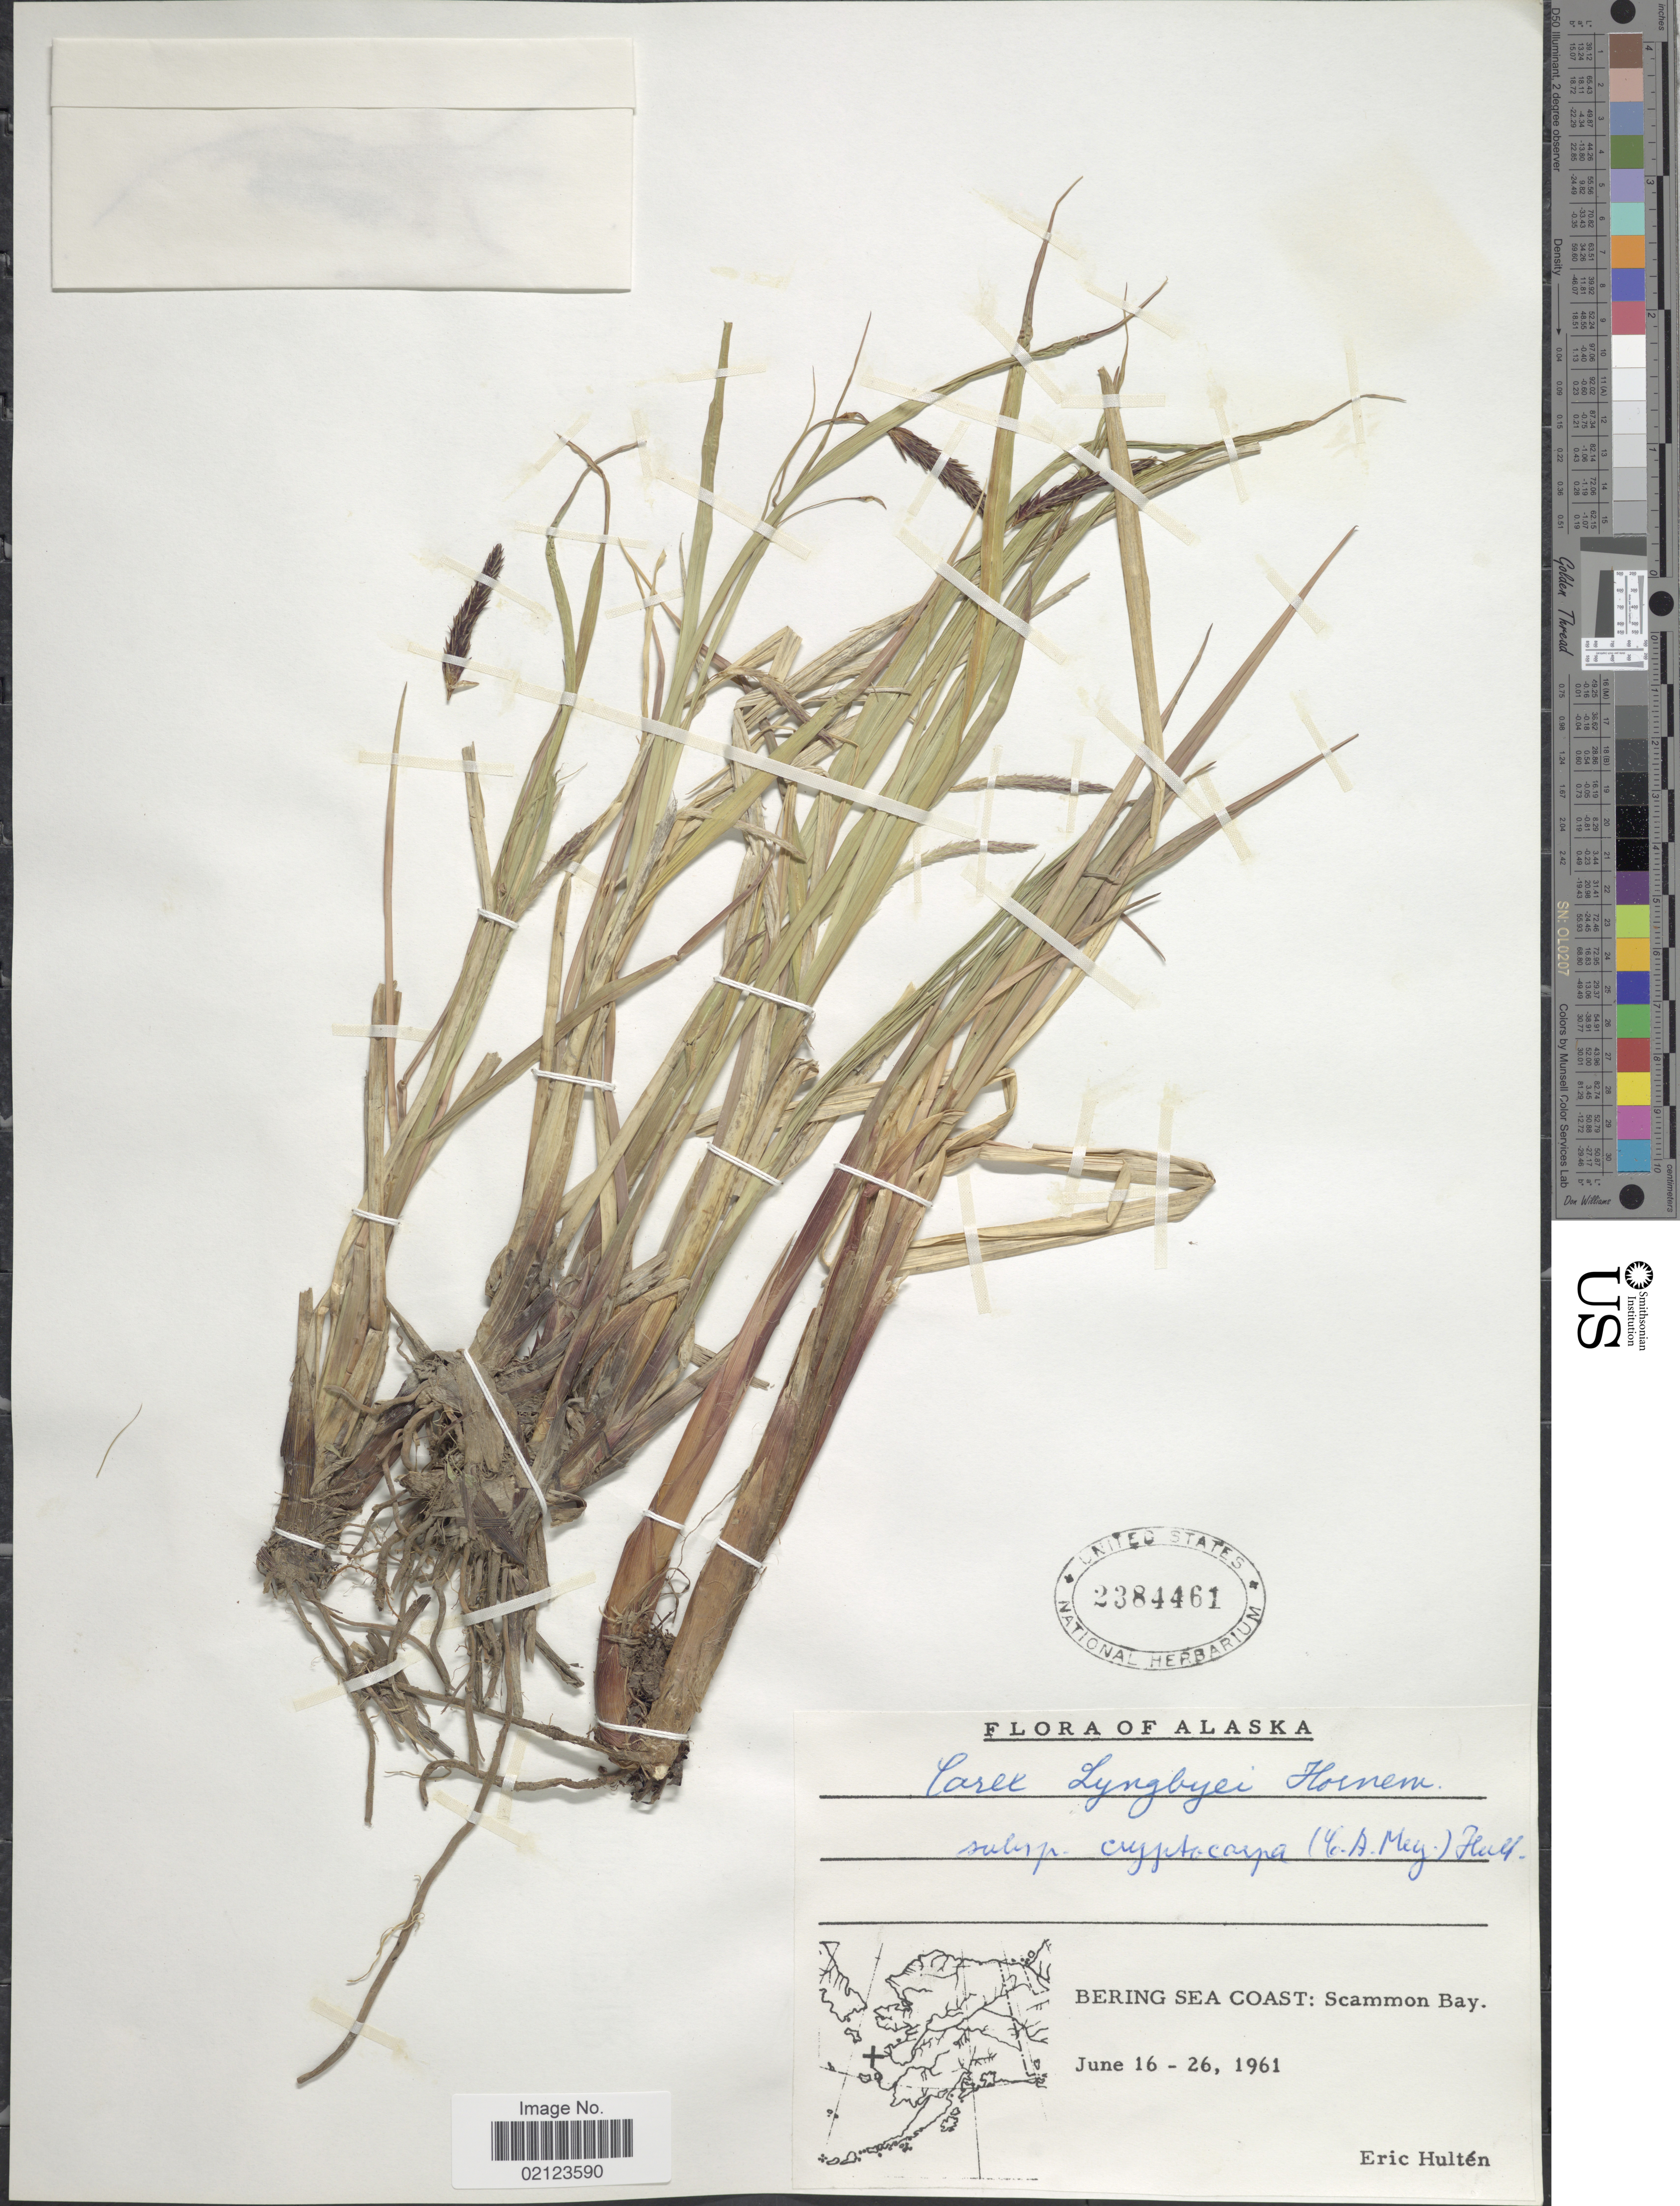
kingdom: Plantae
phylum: Tracheophyta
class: Liliopsida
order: Poales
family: Cyperaceae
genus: Carex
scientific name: Carex lyngbyei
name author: Hornem.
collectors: E. G. Hultén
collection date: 1961-06-16/1961-06-26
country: United States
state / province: Alaska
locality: Bering Sea Coast: Scammon Bay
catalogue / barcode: US 2384461